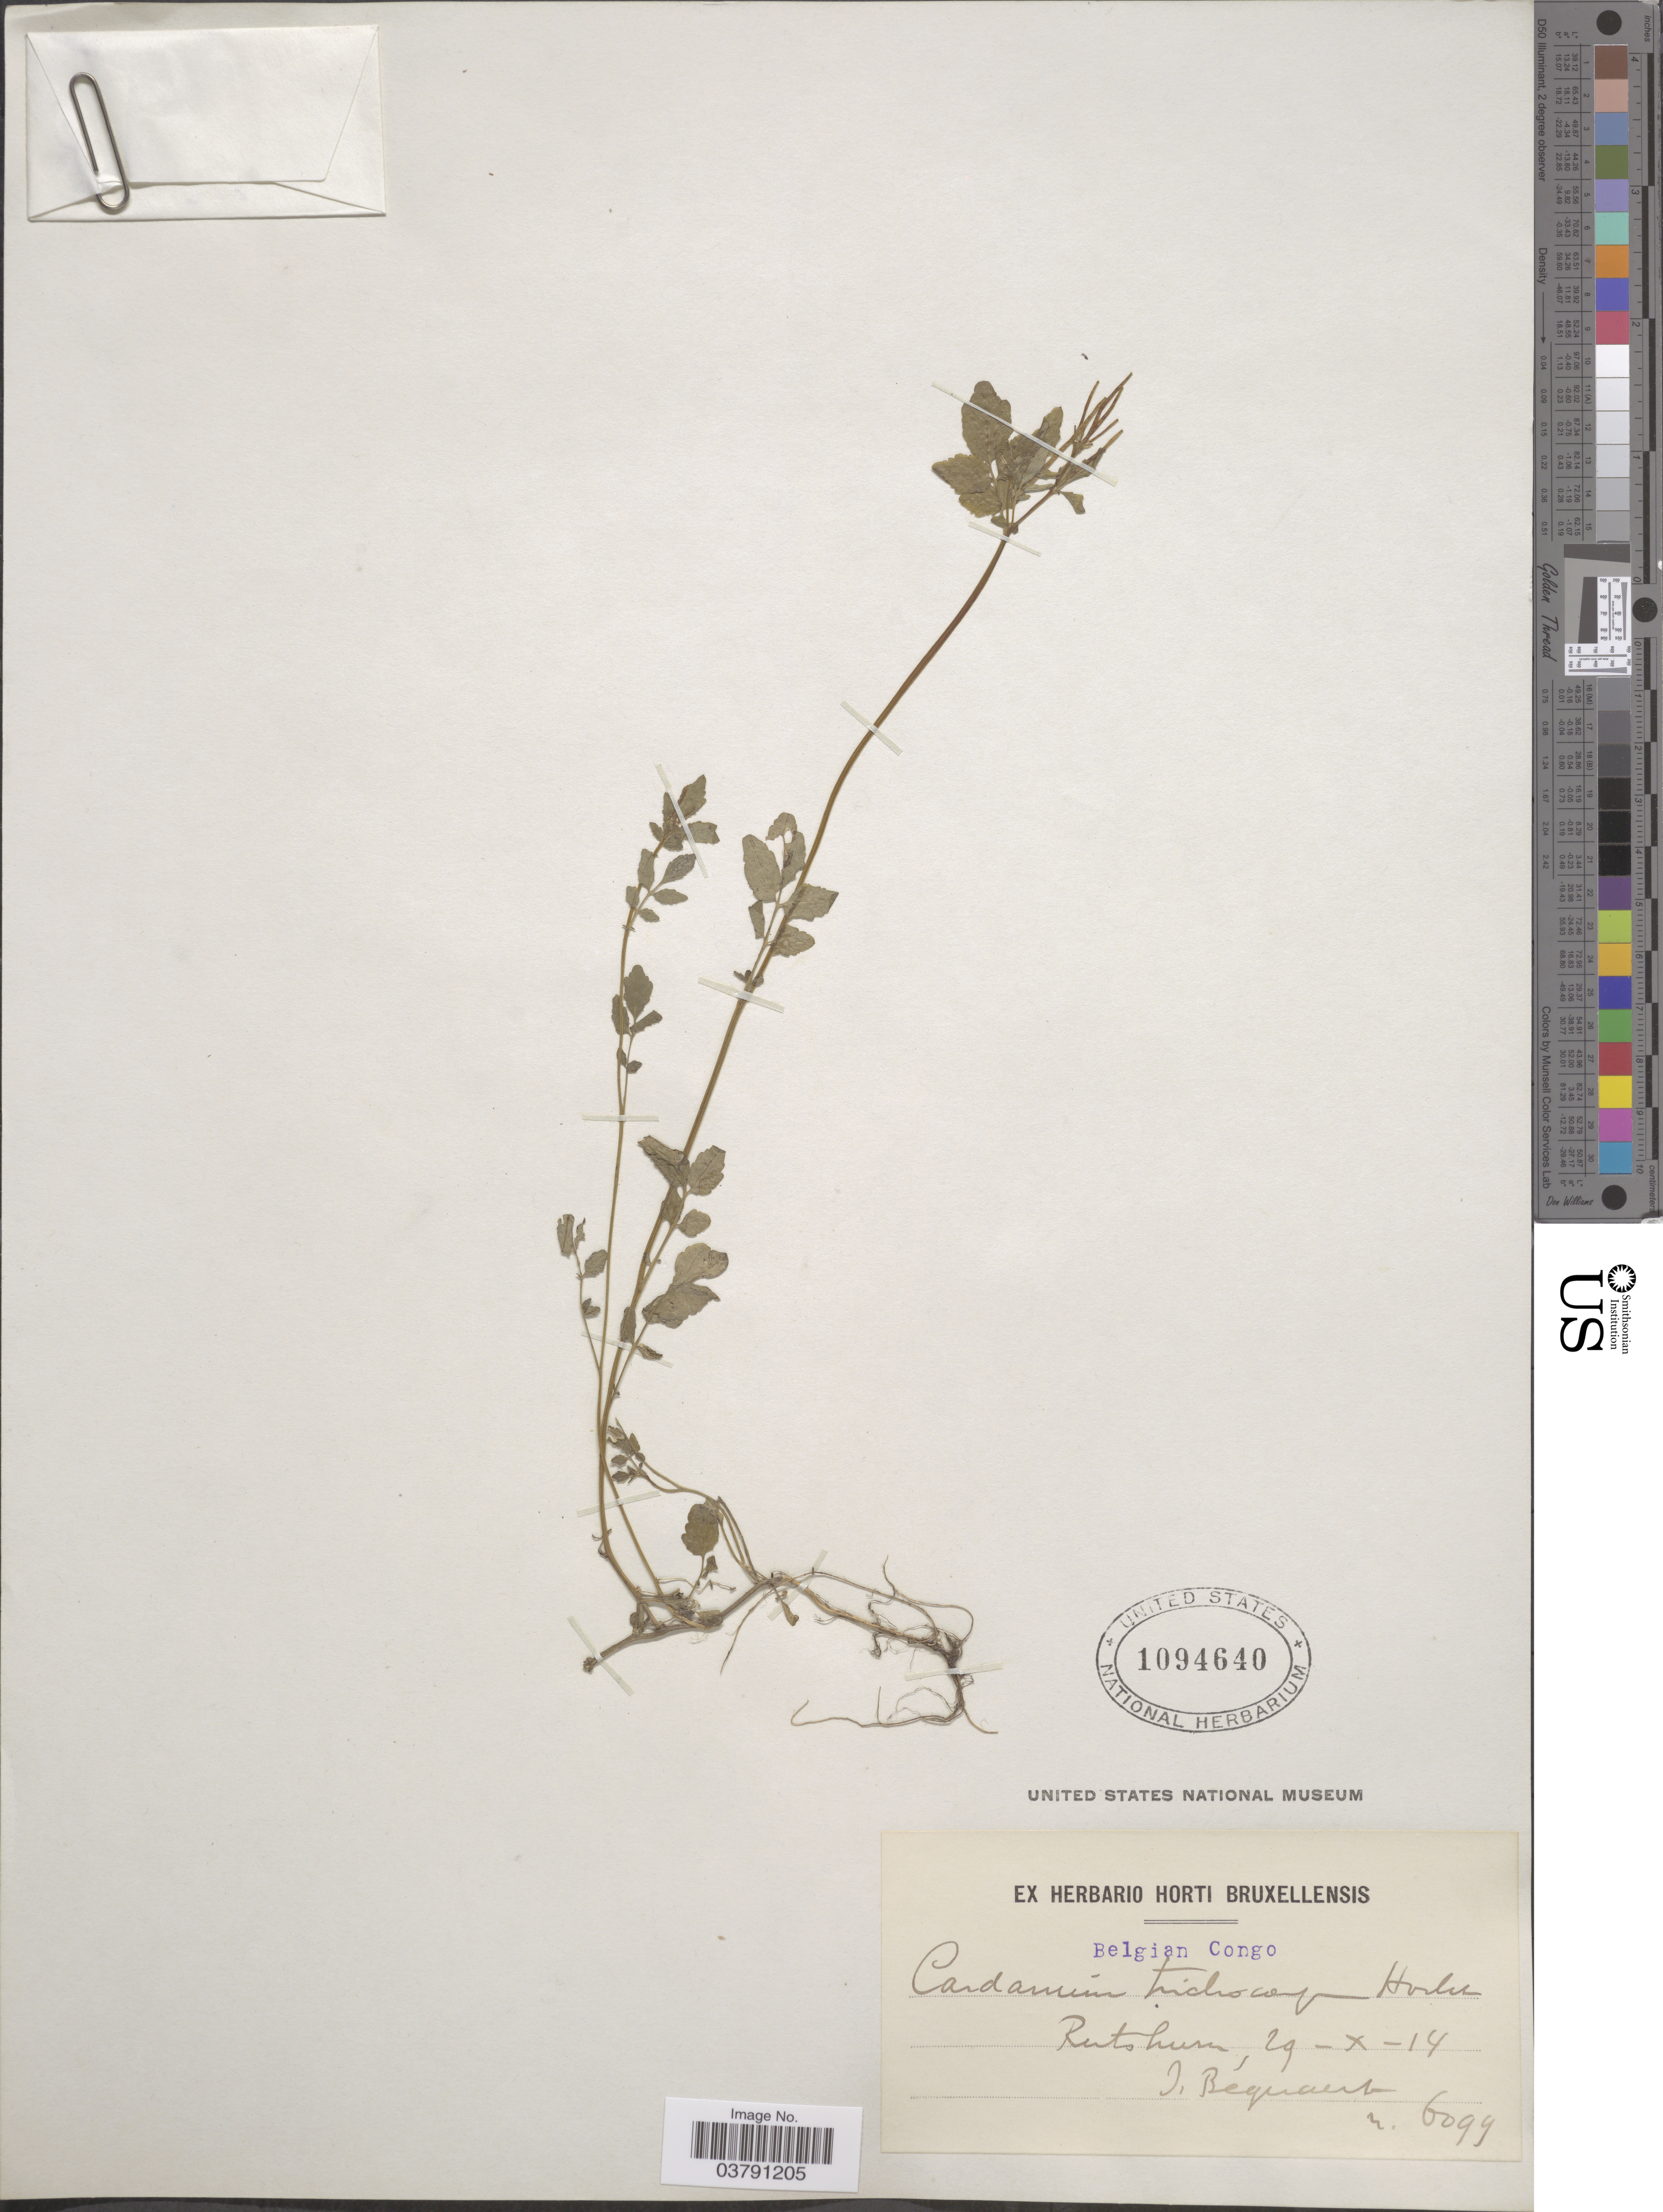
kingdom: Plantae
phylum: Tracheophyta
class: Magnoliopsida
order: Brassicales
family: Brassicaceae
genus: Cardamine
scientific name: Cardamine trichocarpa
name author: Hochst. & A. Rich.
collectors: J. Bequaert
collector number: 6099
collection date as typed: Transcribed d/m/y: 29/10/14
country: Congo, Democratic Republic of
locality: Belgian Congo. Rutshuru.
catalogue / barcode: US 1094640